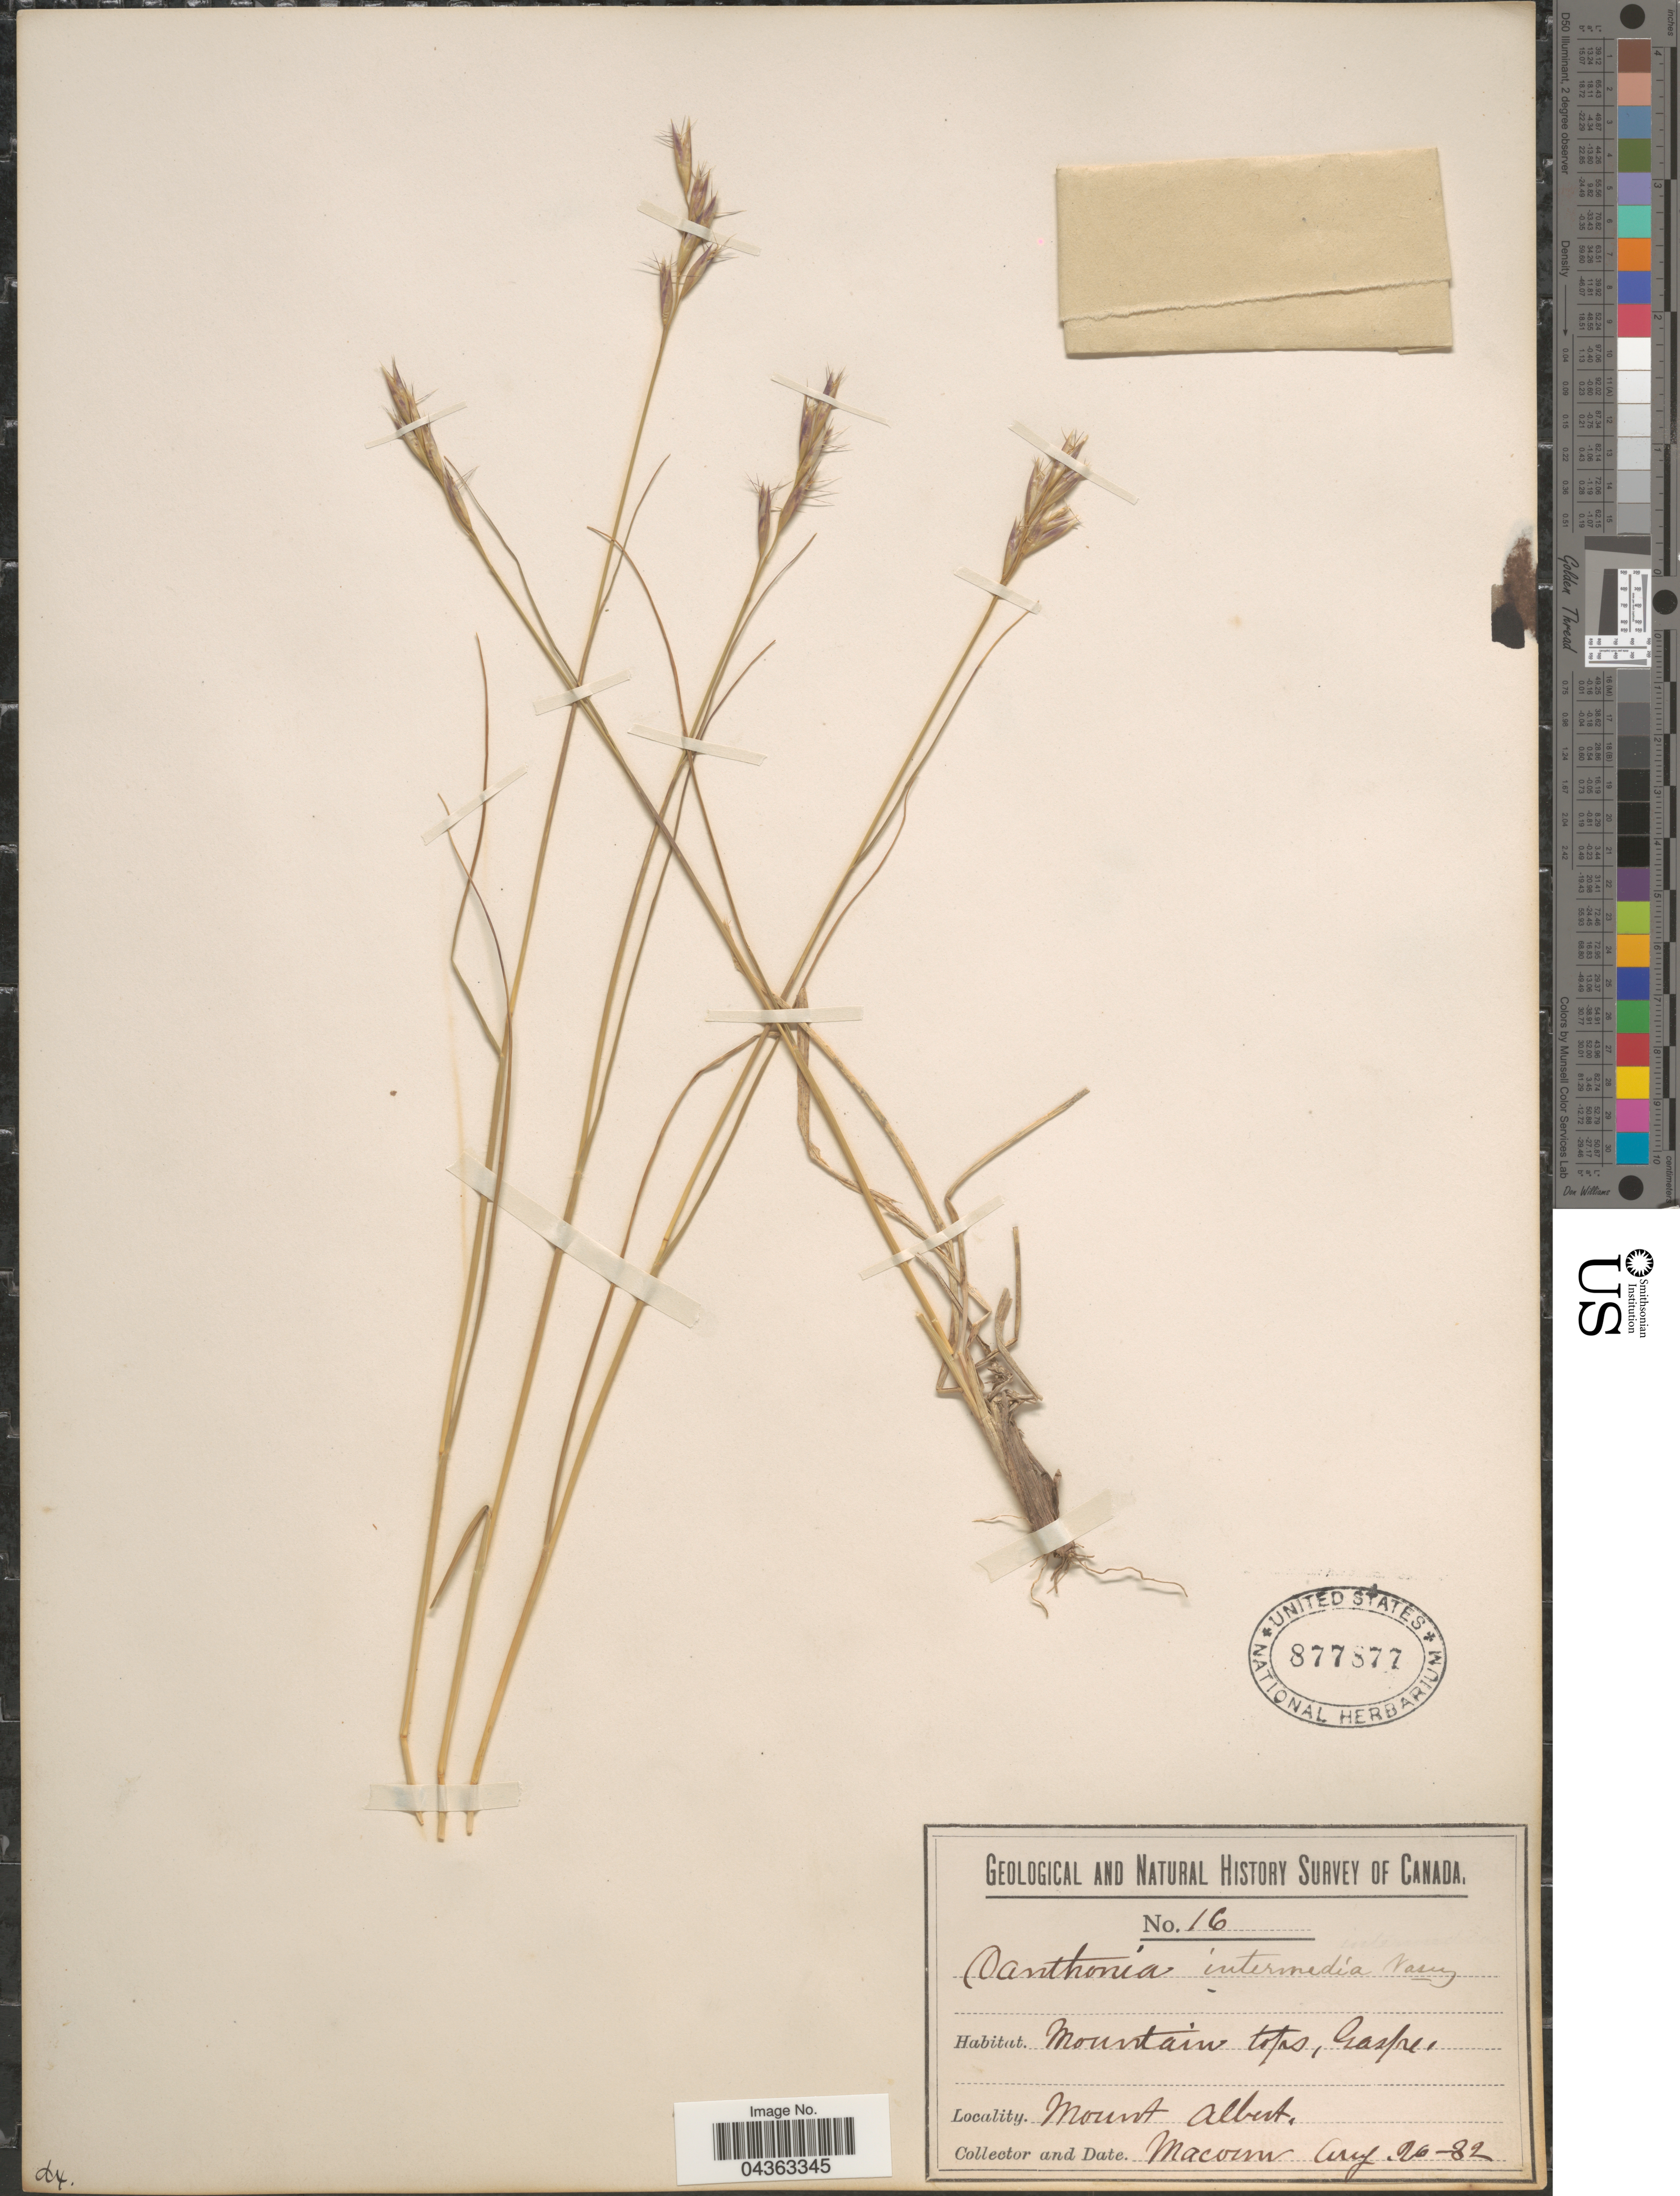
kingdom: Plantae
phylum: Tracheophyta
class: Liliopsida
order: Poales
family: Poaceae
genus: Danthonia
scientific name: Danthonia intermedia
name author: Vasey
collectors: -- Macoun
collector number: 16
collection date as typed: Transcribed d/m/y: 26/8/32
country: Canada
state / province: Quebec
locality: Geological and Natural History Survey of Canada. Mountain tops, Gasp. Mount Albert.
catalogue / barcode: US 877877